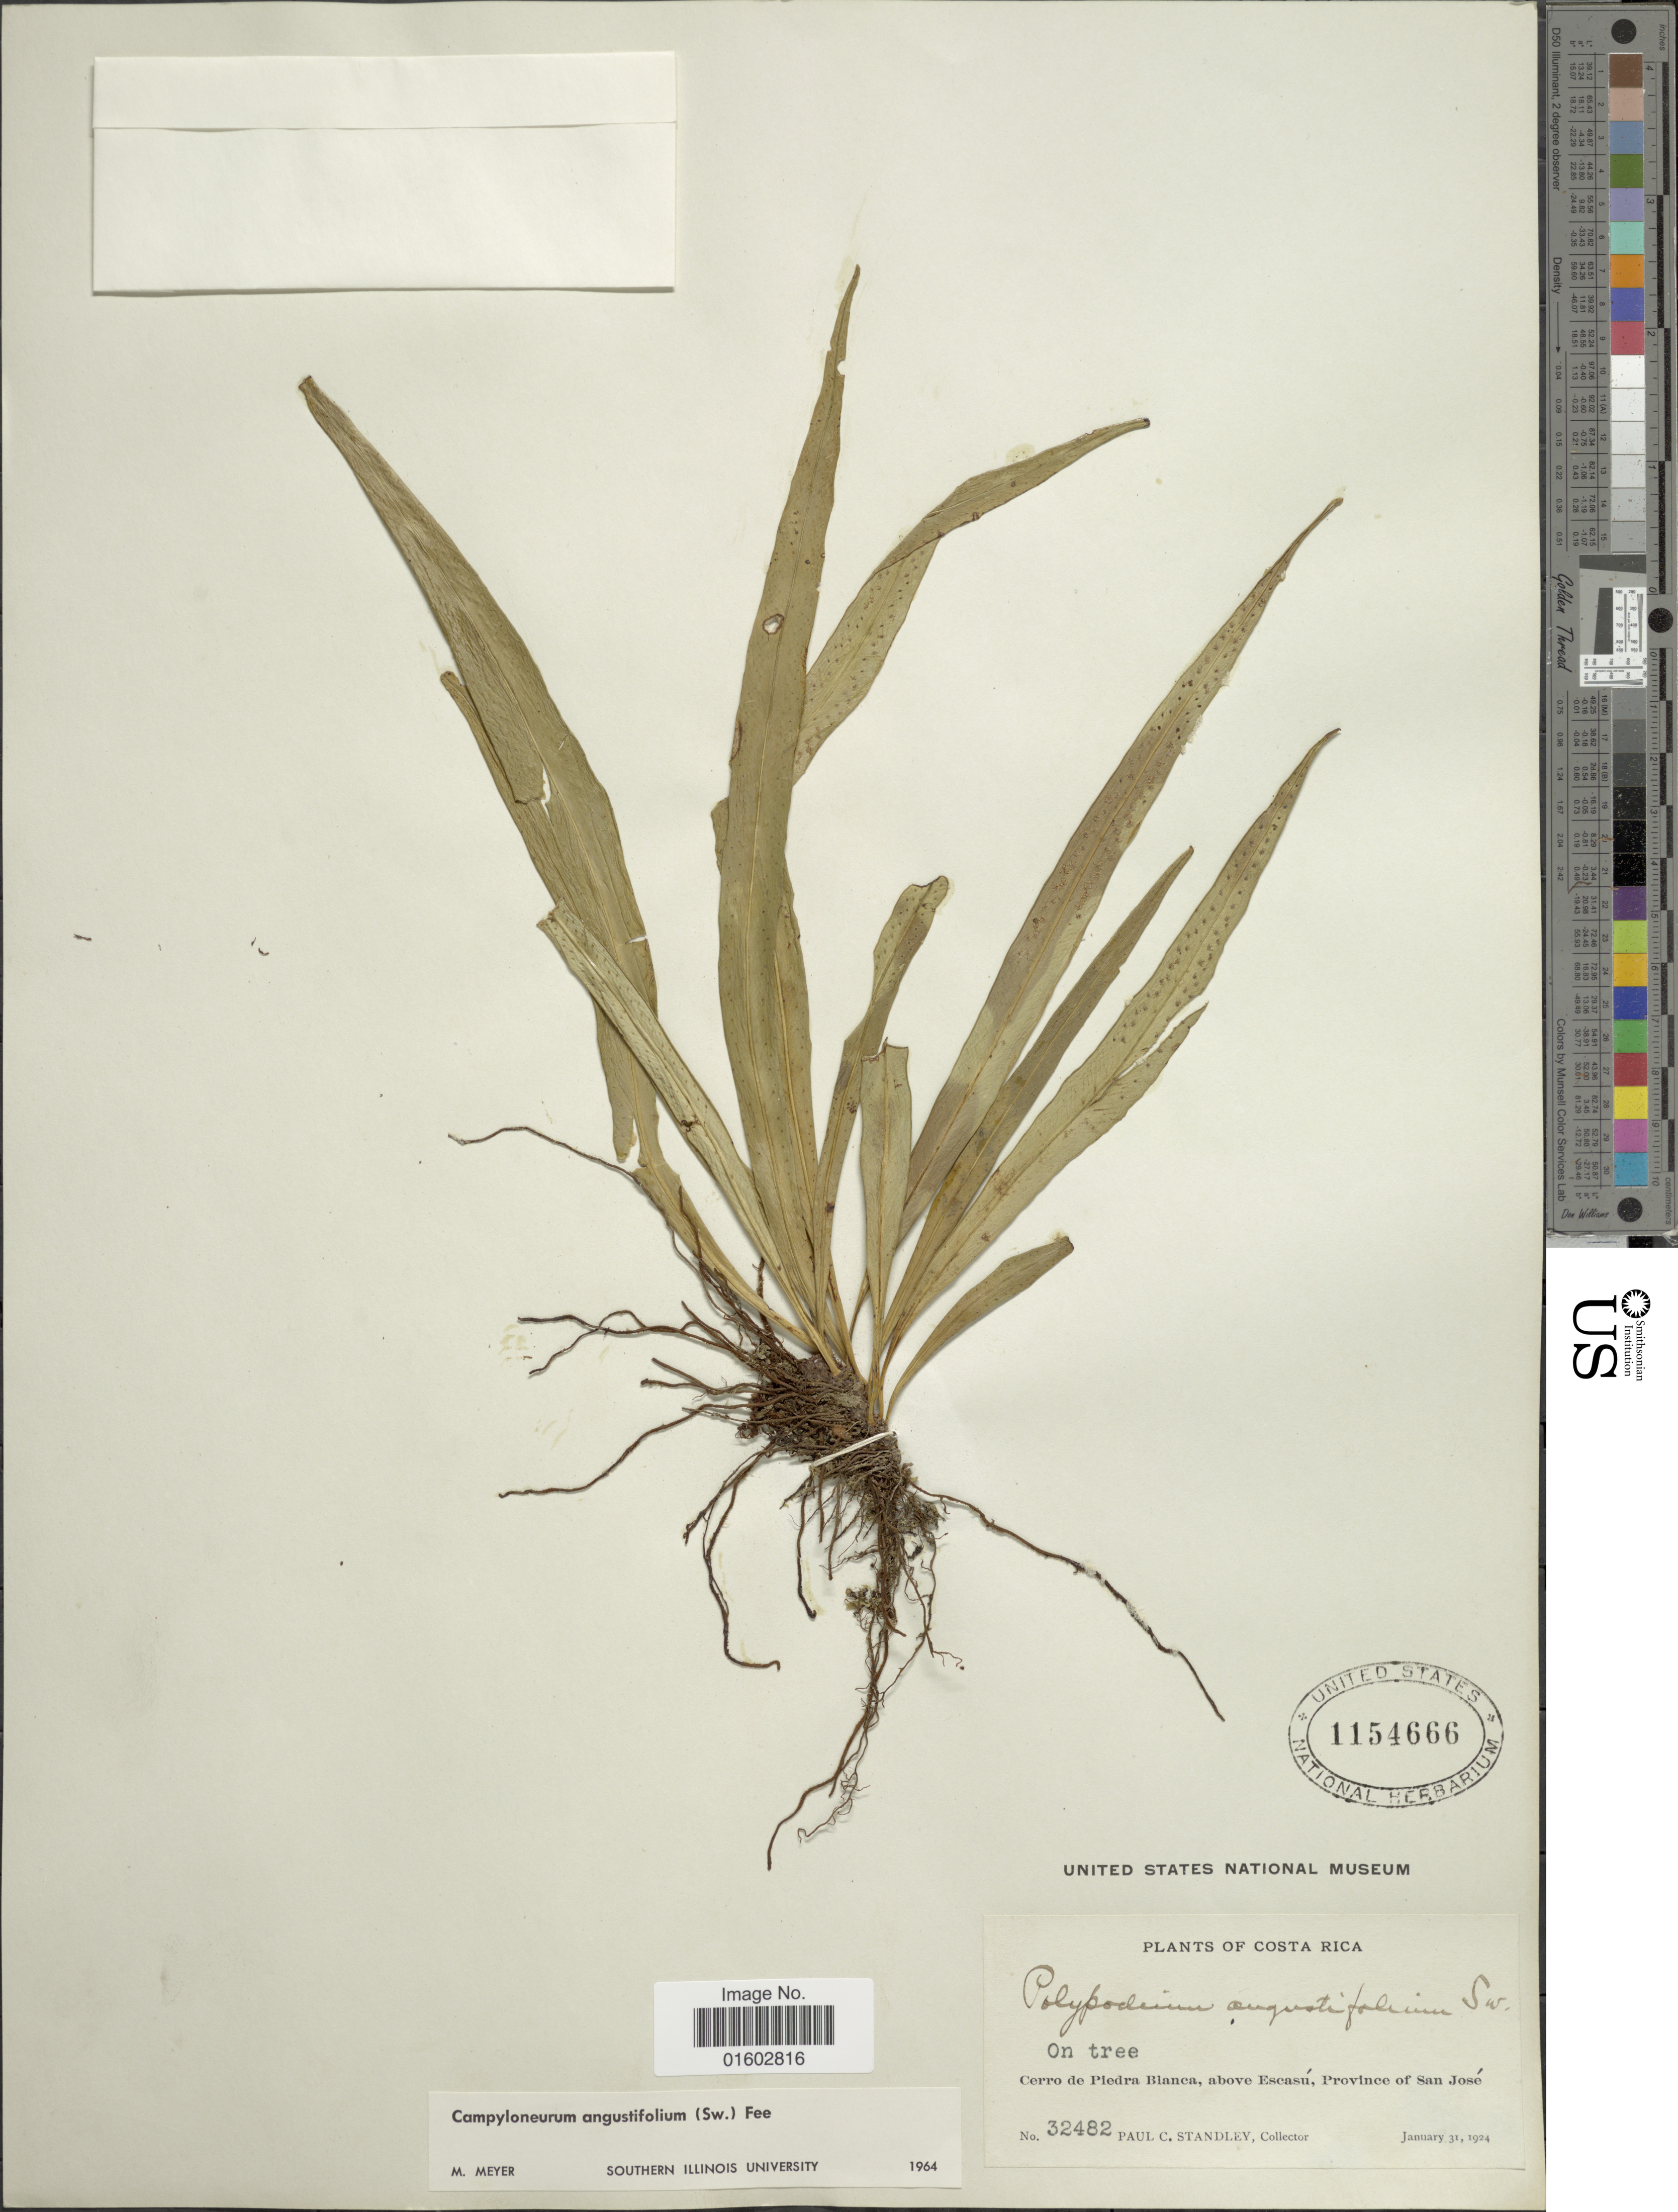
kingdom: Plantae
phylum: Tracheophyta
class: Polypodiopsida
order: Polypodiales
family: Polypodiaceae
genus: Campyloneurum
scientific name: Campyloneurum angustifolium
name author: (Sw.) Fée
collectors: P. C. Standley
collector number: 32482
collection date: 1924-01-31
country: Costa Rica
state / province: San José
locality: Cerro de Piedra Blanca, above Escasu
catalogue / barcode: US 1154666